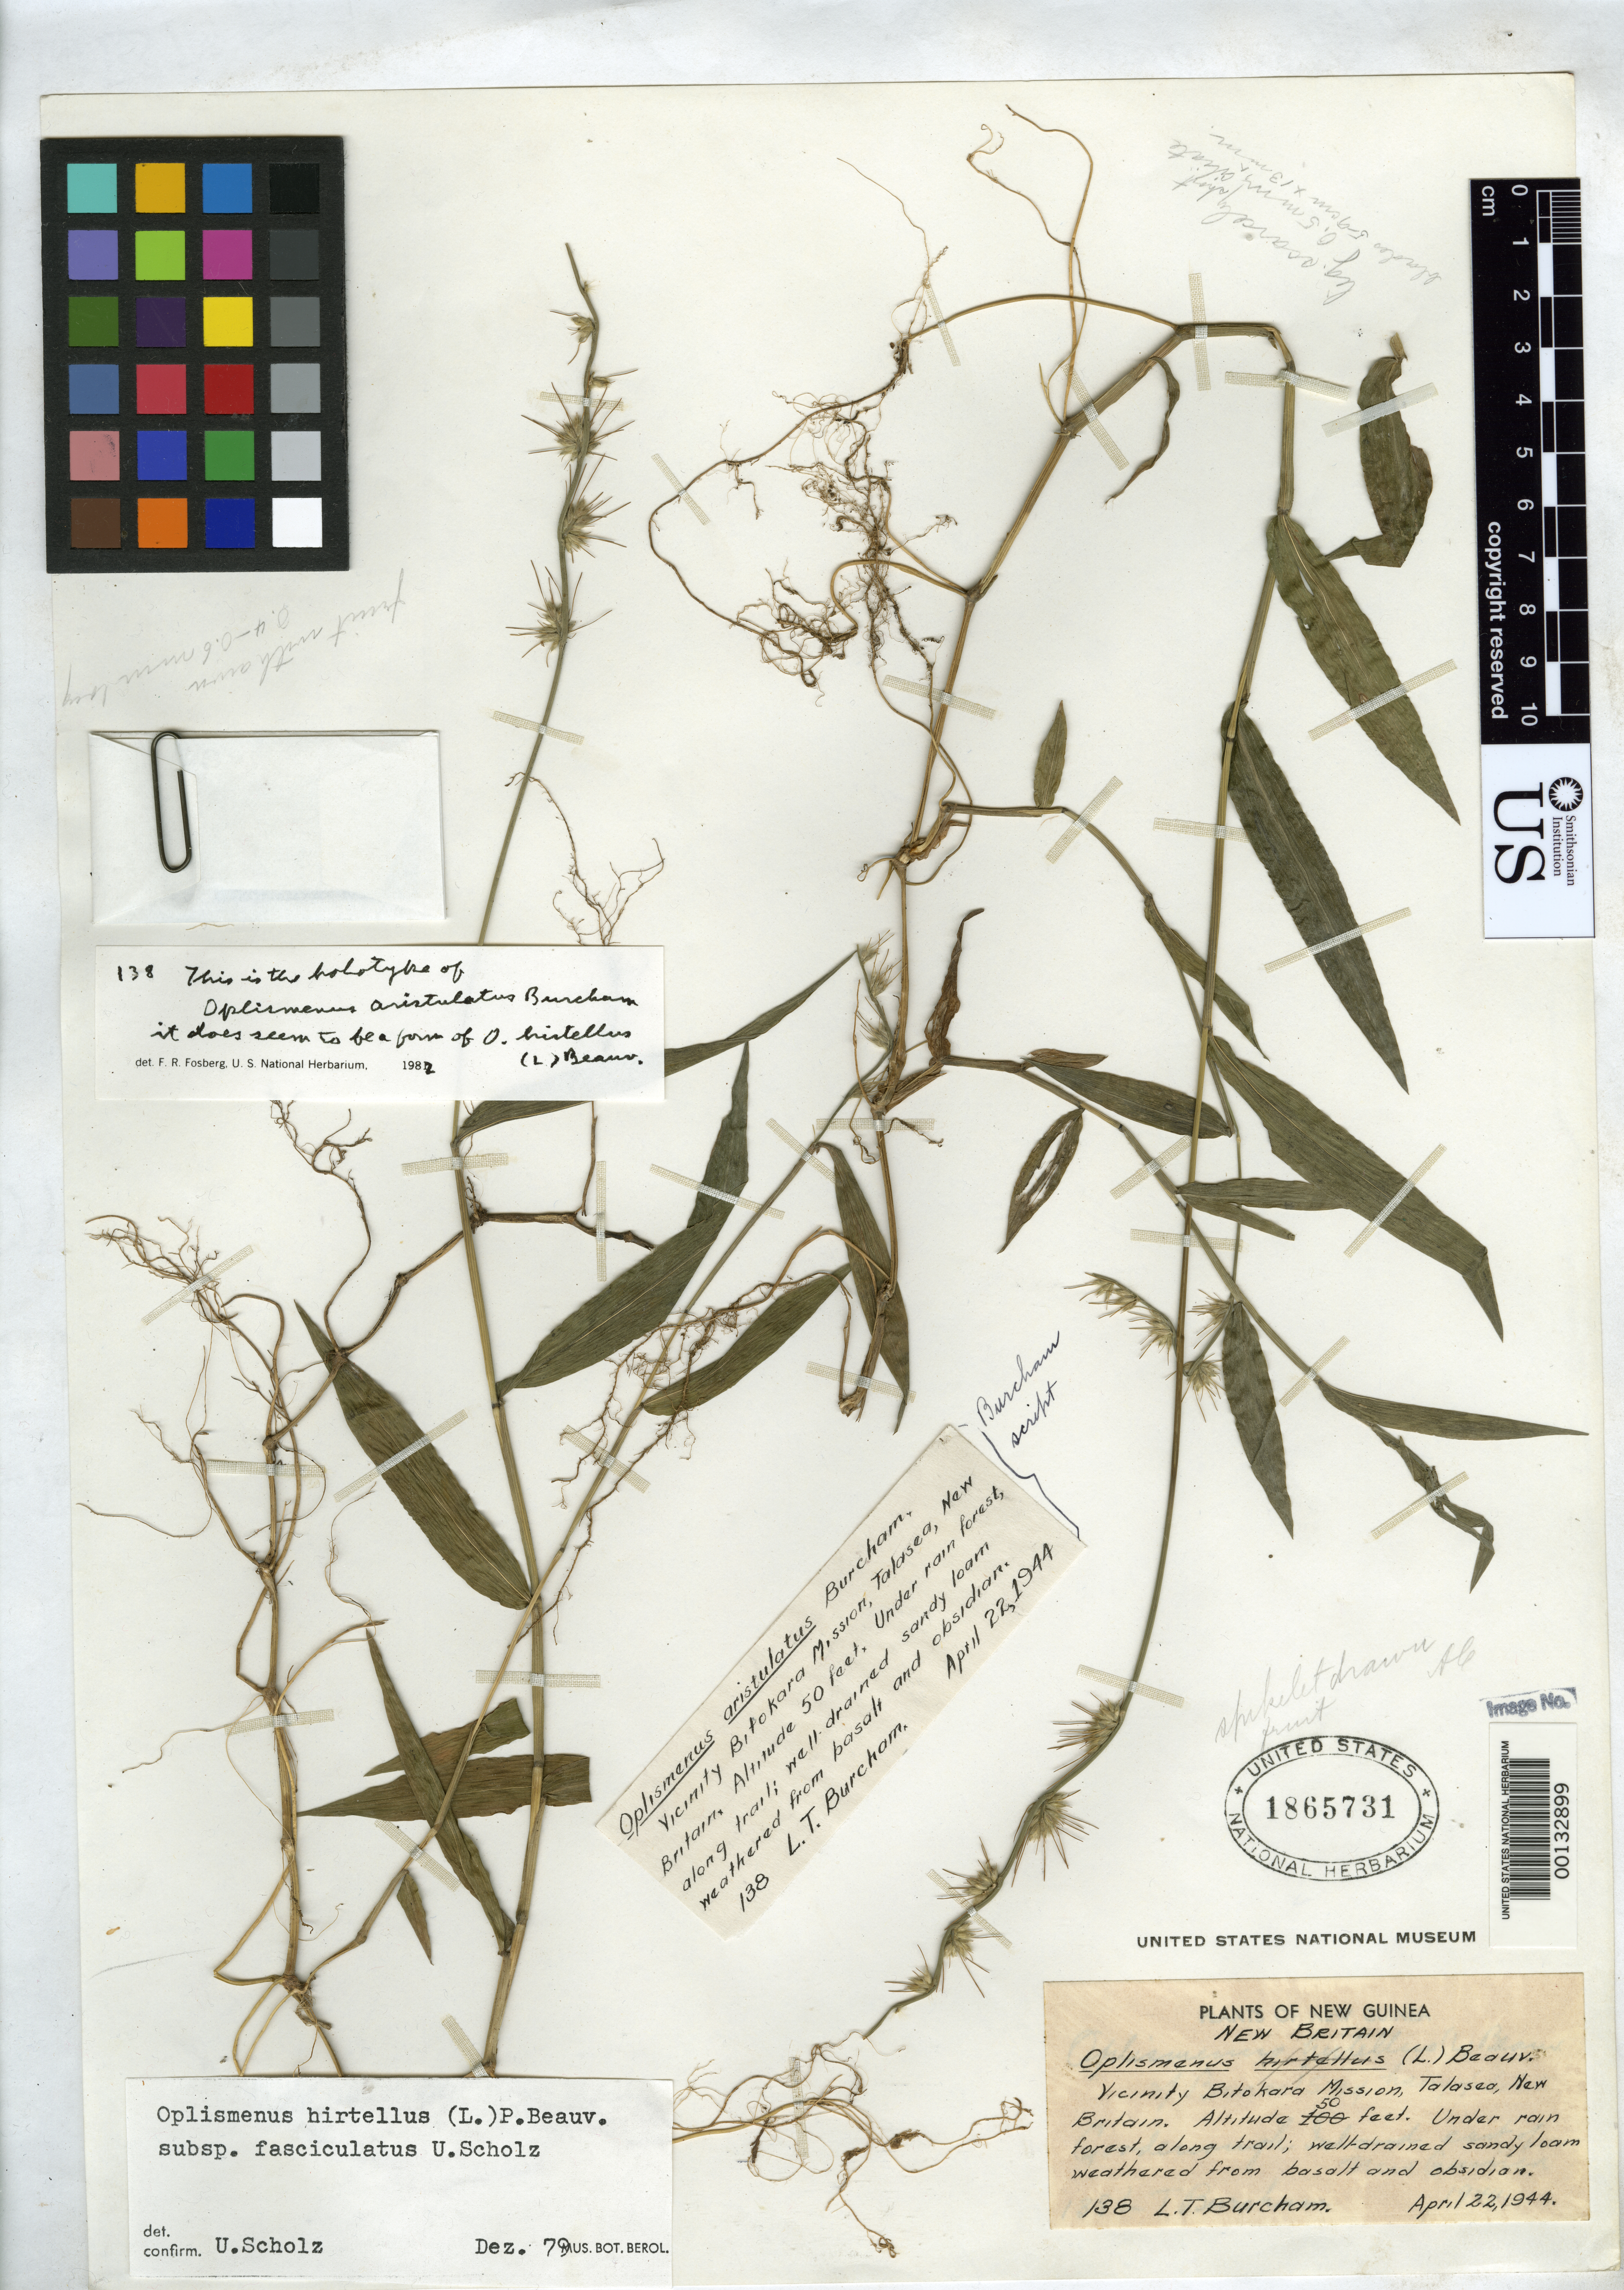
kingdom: Plantae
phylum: Tracheophyta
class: Liliopsida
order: Poales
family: Poaceae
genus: Oplismenus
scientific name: Oplismenus aristulatus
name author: Burcham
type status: Holotype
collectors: L. Burcham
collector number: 138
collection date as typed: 22 Apr 1944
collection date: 1944-04-22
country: Papua New Guinea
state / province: West New Britain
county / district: Talasea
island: New Britain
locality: Bitokara Mission, Talasea.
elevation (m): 15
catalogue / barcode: US 1865731